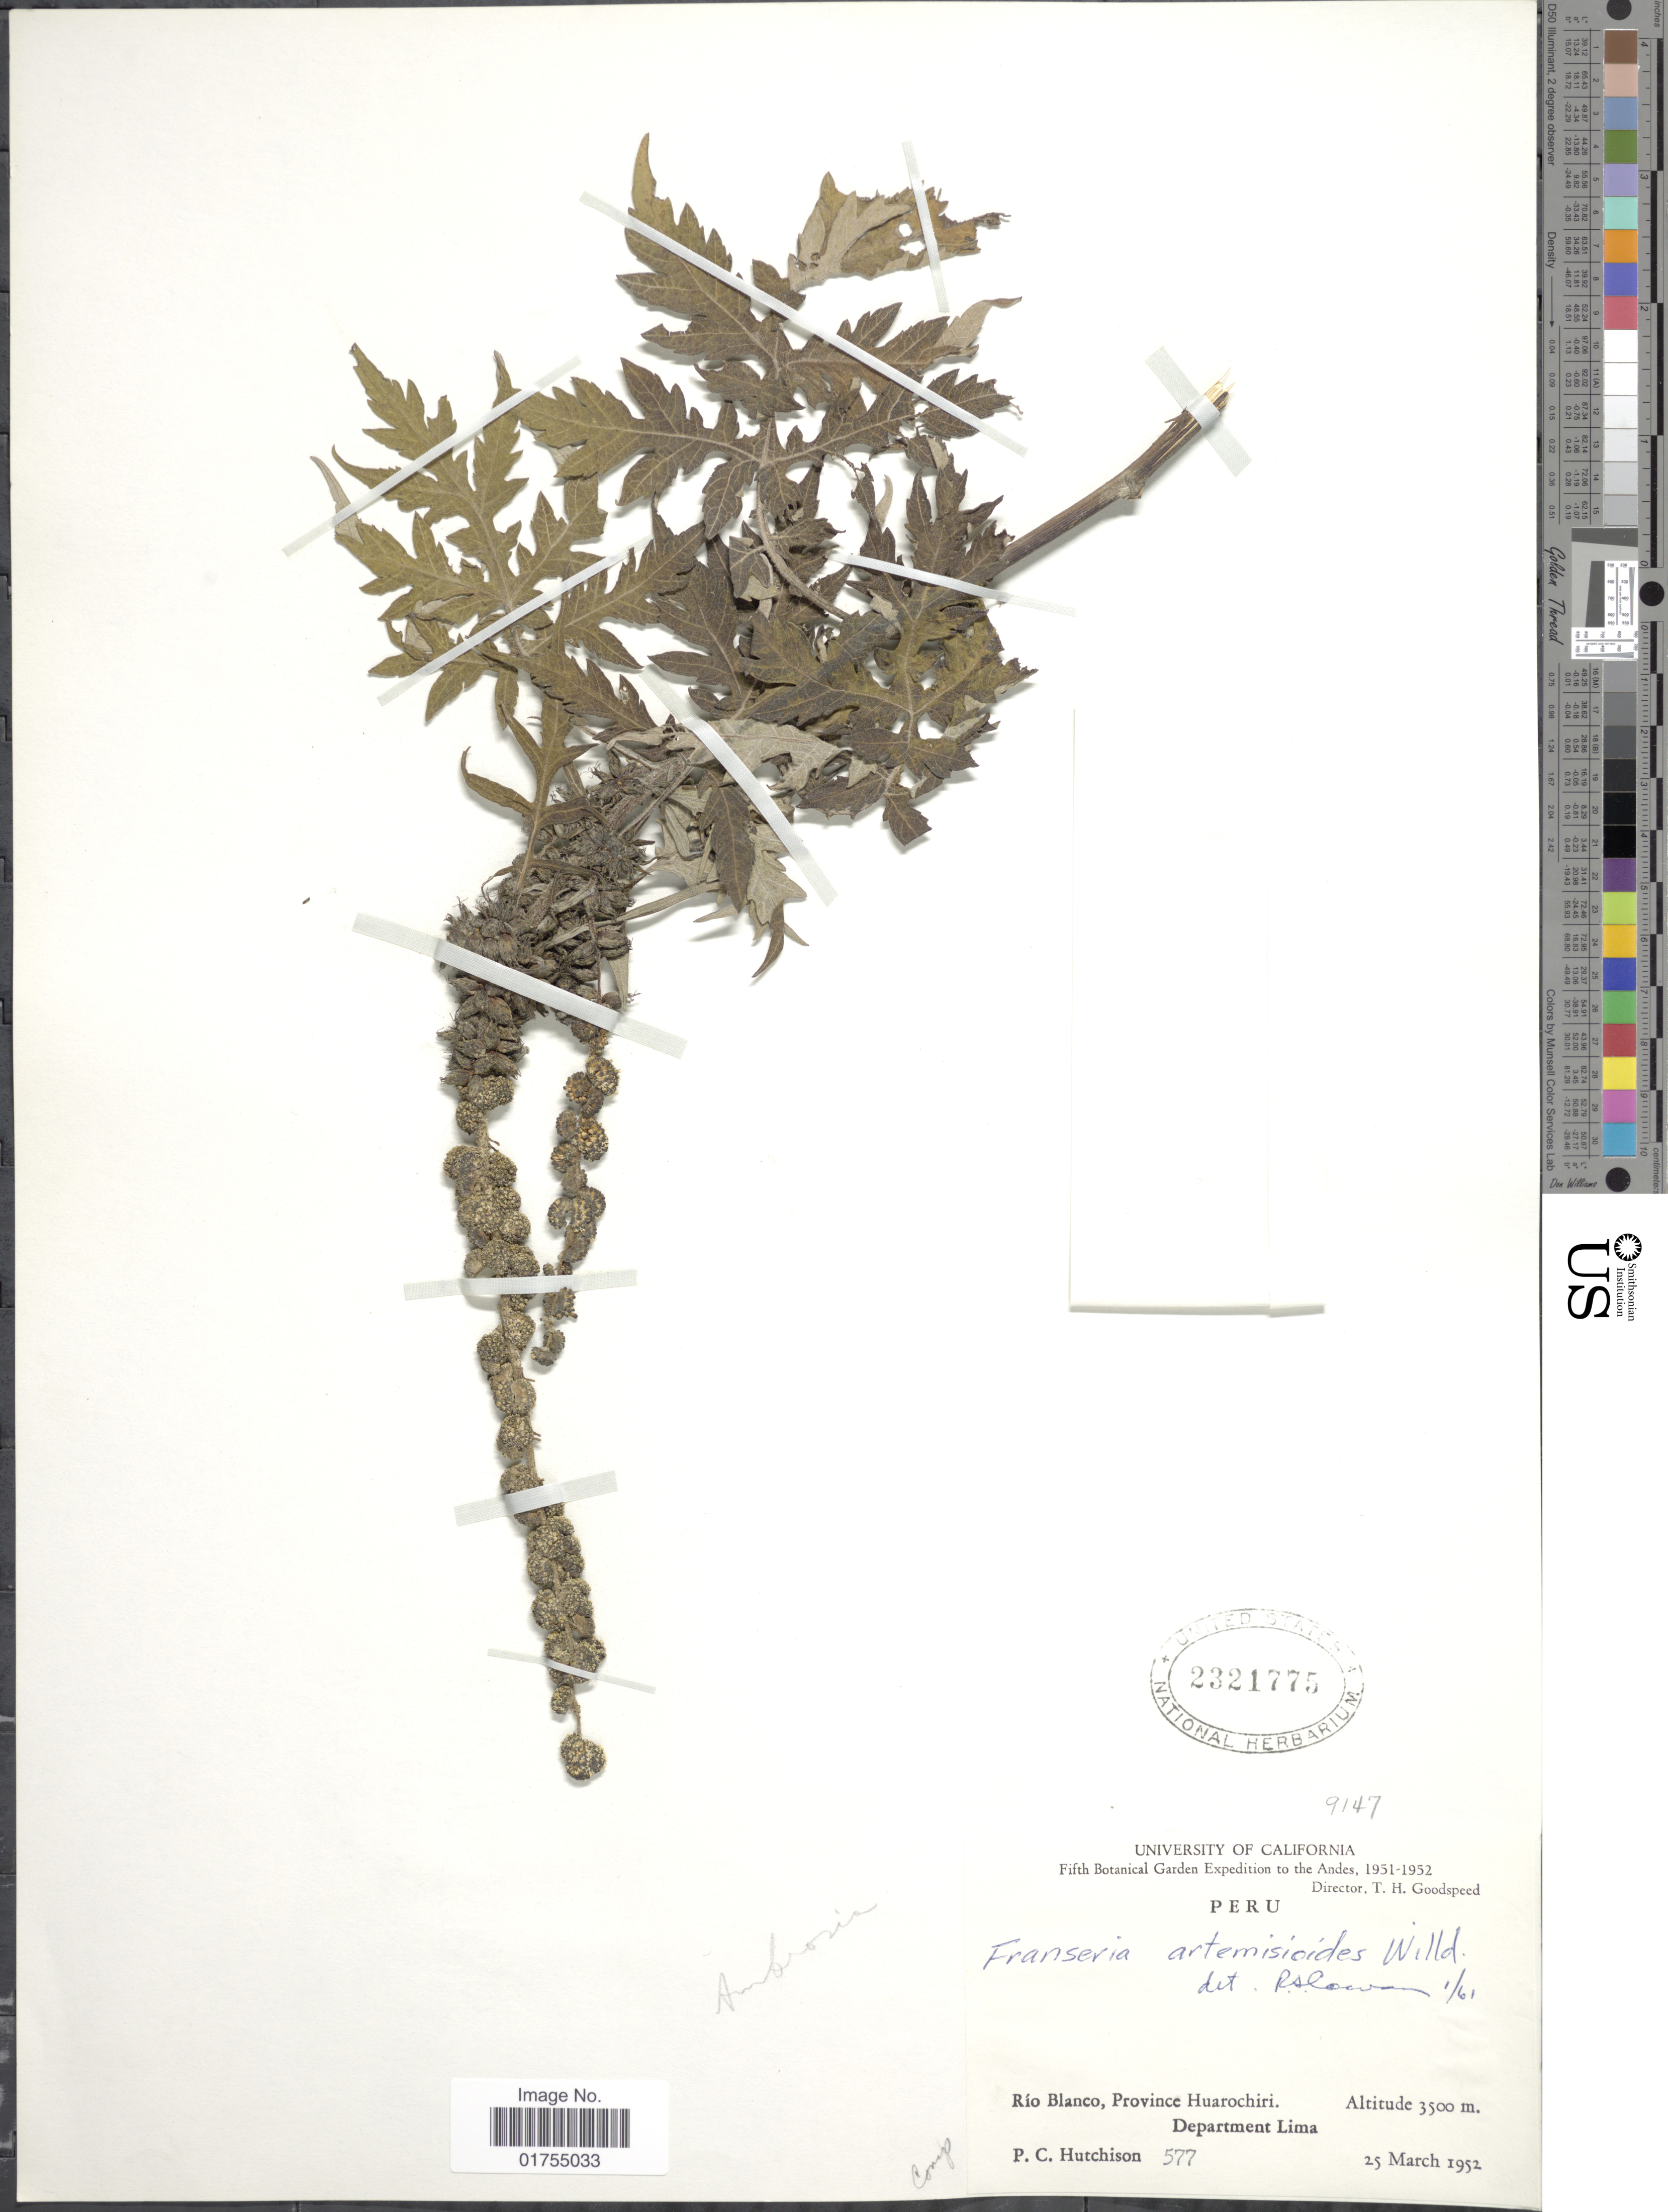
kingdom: Plantae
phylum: Tracheophyta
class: Magnoliopsida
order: Asterales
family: Asteraceae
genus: Franseria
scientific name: Franseria artemisioides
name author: Willd.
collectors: P. C. Hutchison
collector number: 577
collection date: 1952-03-25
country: Peru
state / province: Lima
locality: Rio Blanco, Province Huarochiri, Andes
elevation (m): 3500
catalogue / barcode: US 2321775